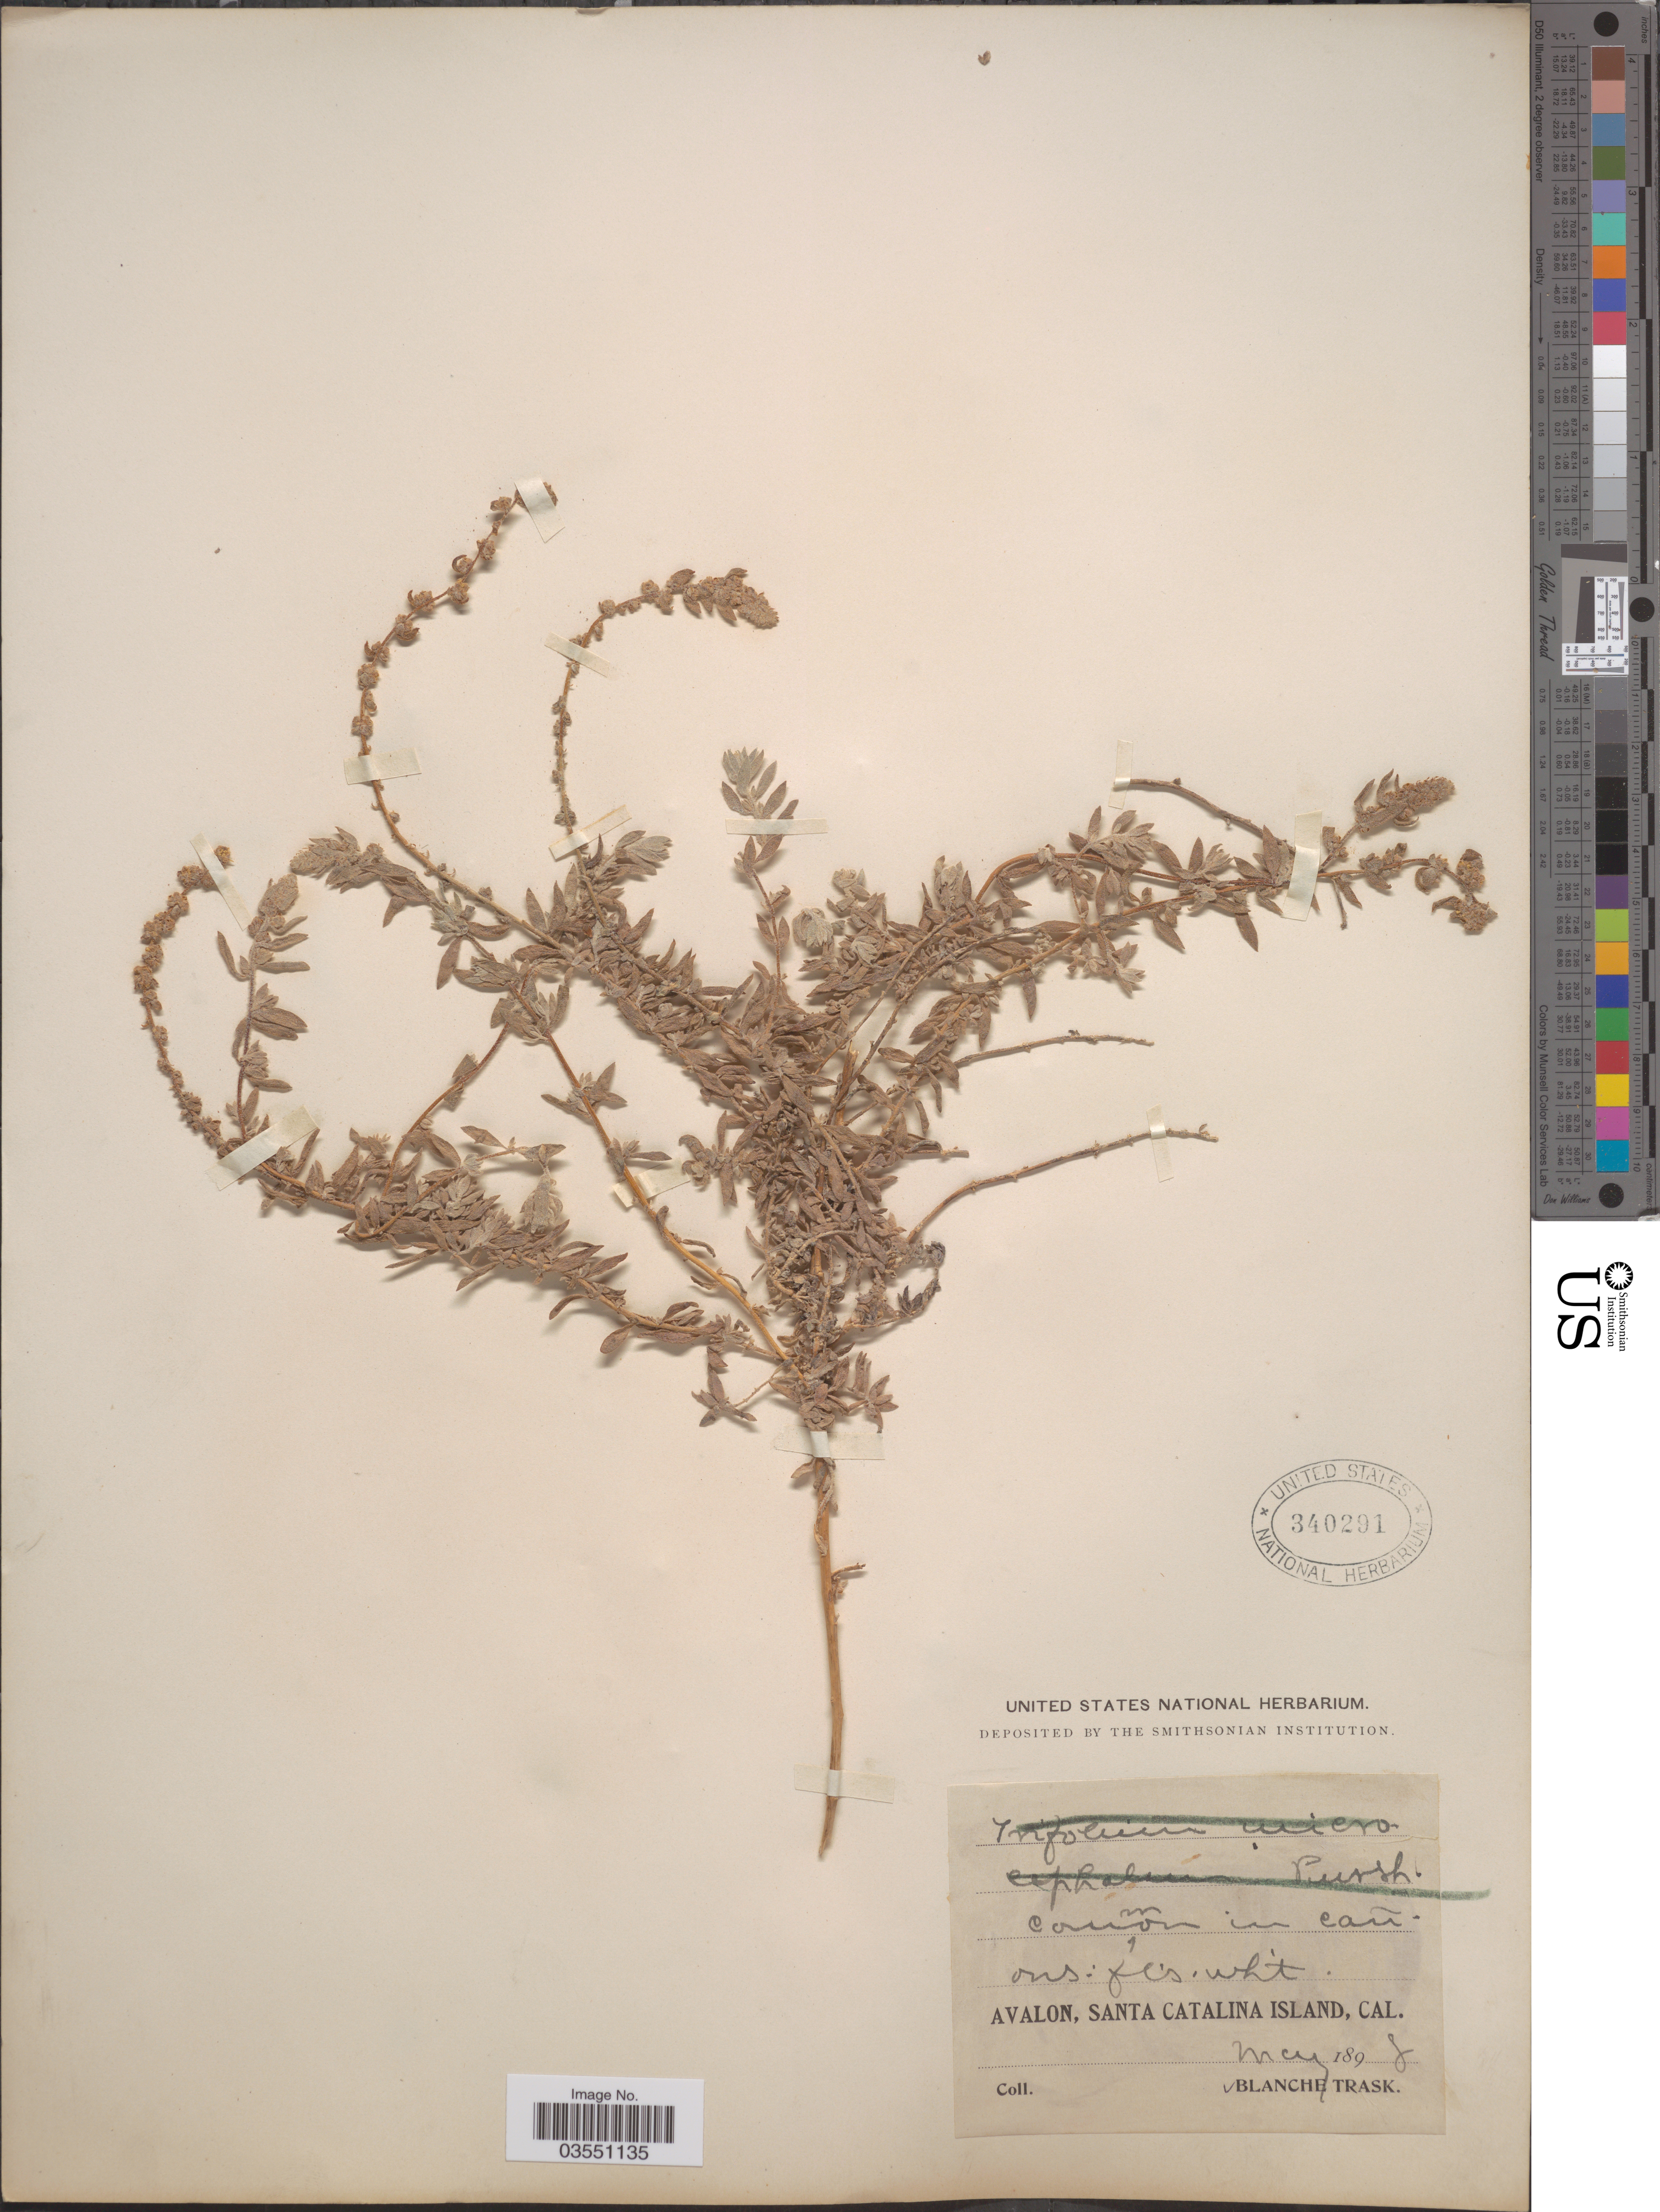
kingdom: Plantae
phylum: Tracheophyta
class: Magnoliopsida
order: Caryophyllales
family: Amaranthaceae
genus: Extriplex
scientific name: Extriplex californica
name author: (Moq.) E.H. Zacharias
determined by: Strong, Mark T., (BOT), Smithsonian Institution - National Museum of Natural History (UNITED STATES)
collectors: B. Trask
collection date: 1898-05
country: United States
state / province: California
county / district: Los Angeles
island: Santa Catalina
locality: Avalon, Santa Catalina Island.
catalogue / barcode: US 340291